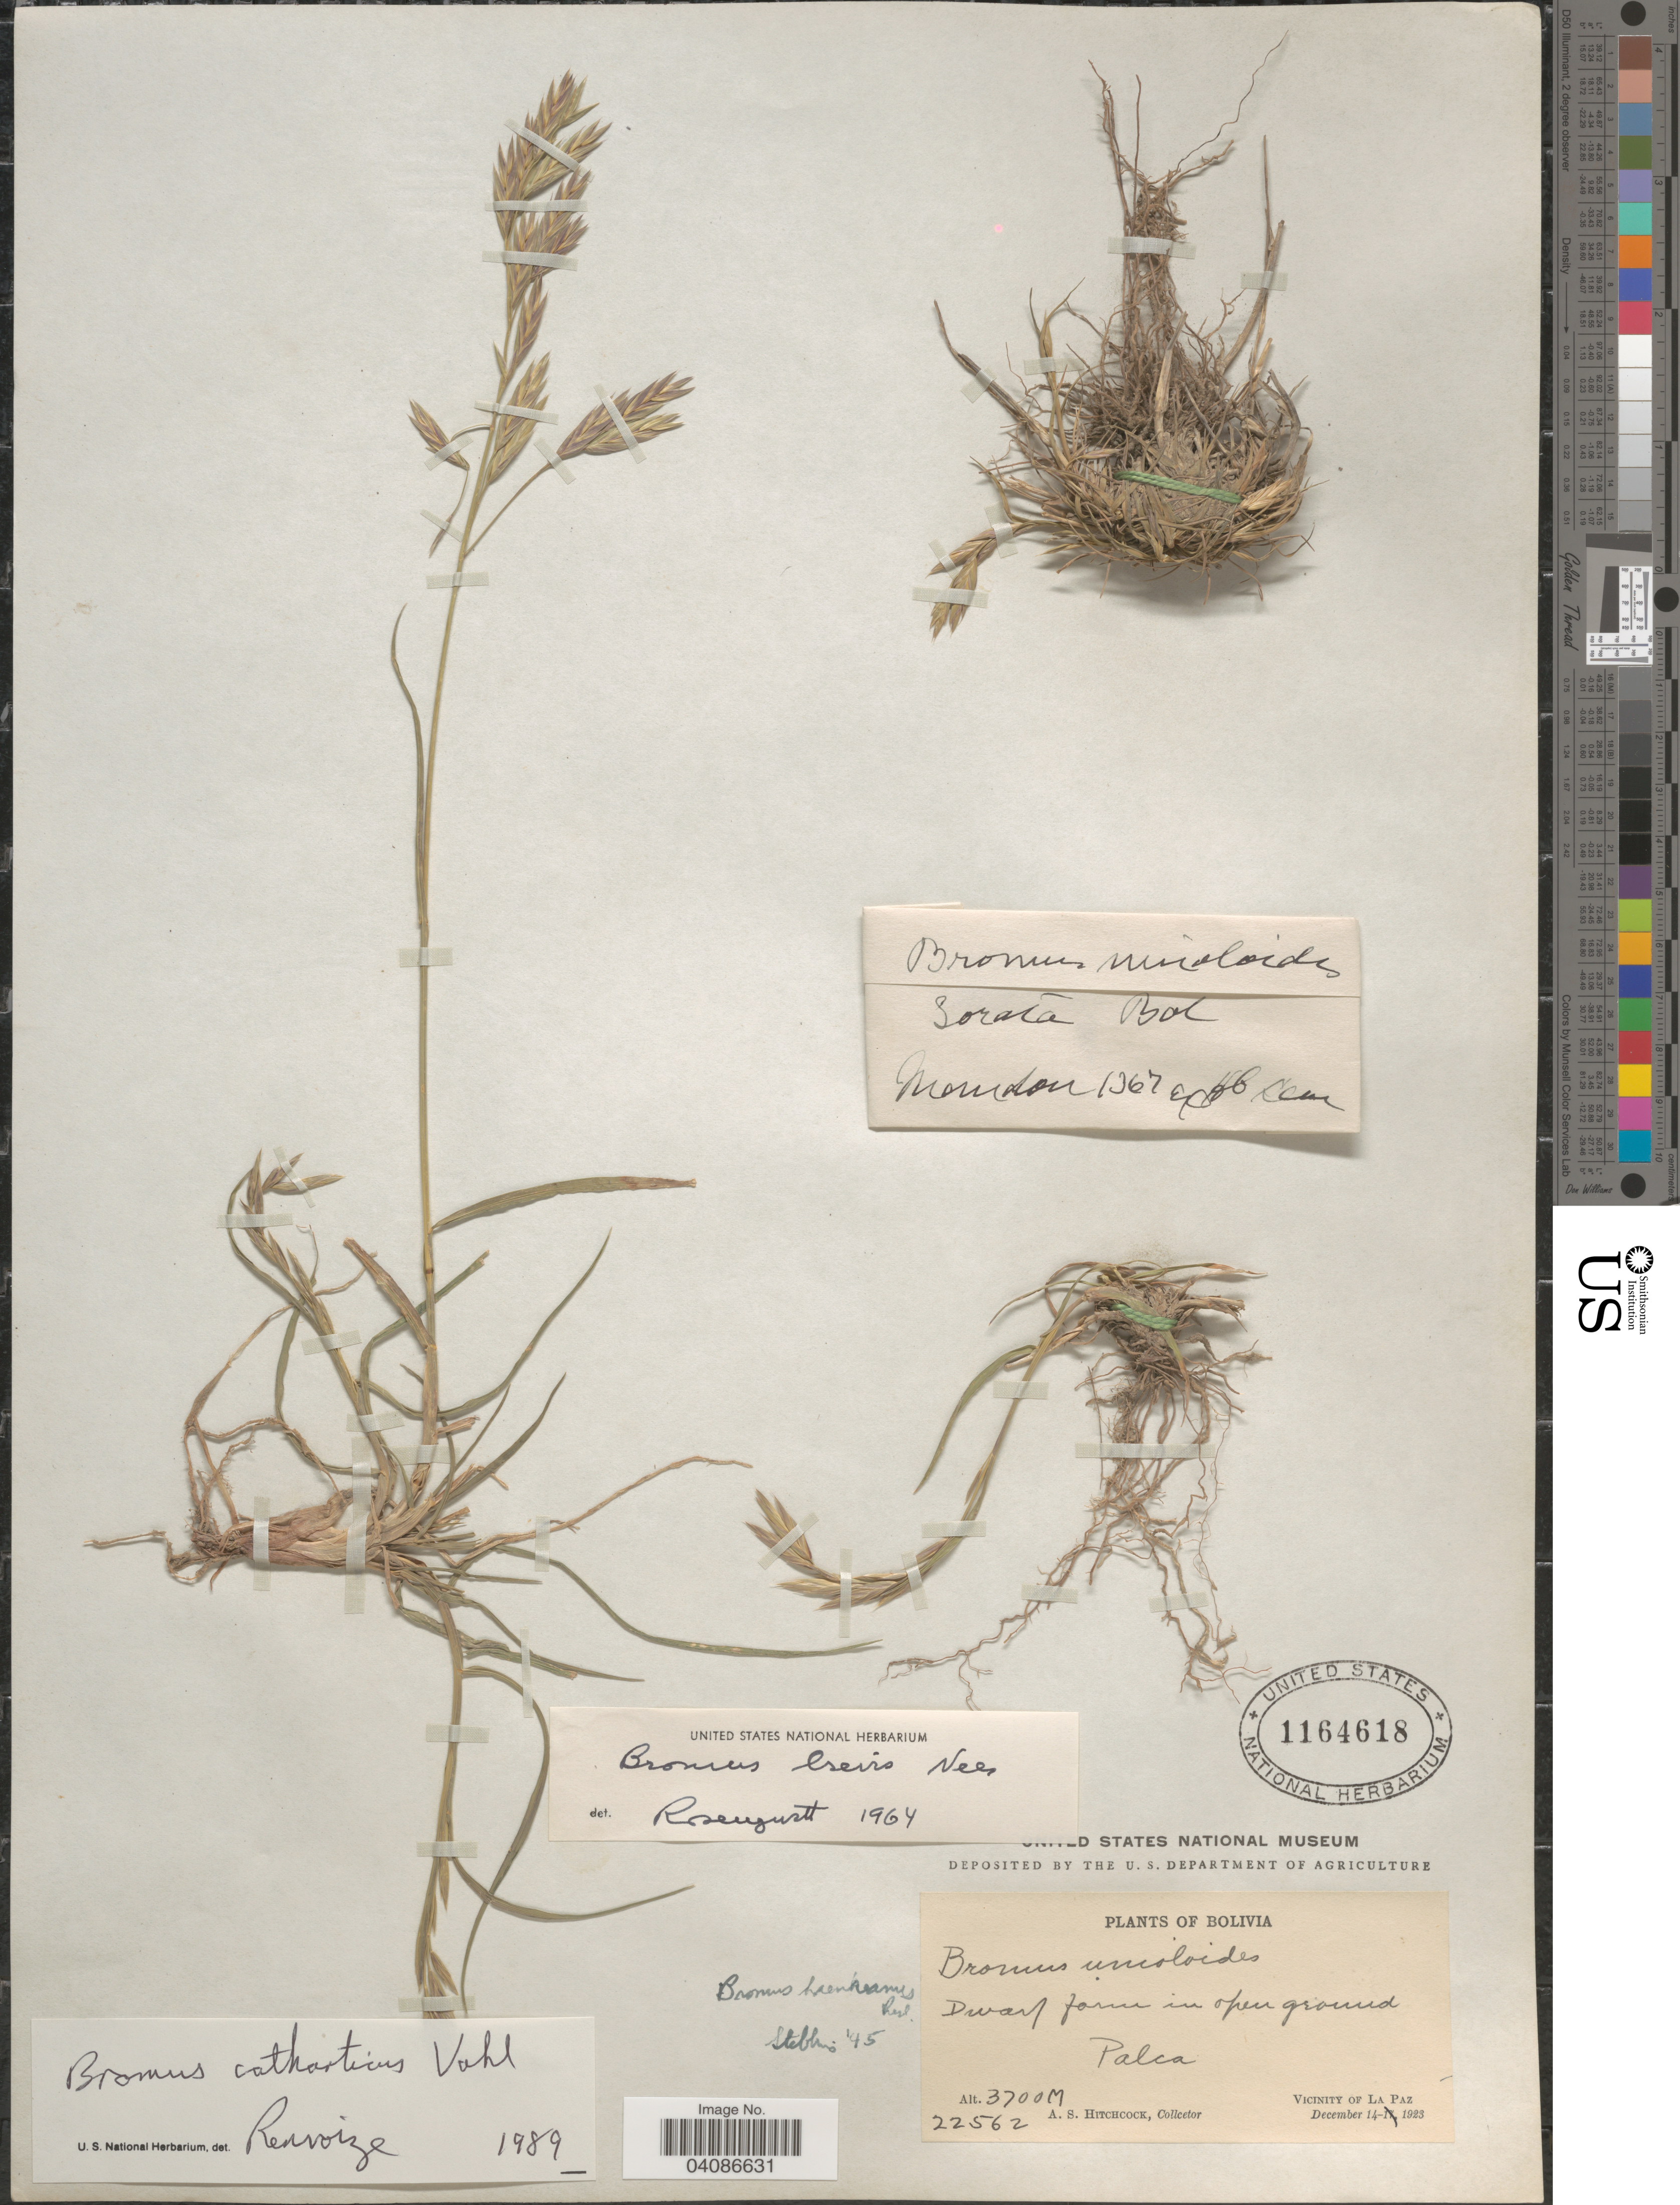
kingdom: Plantae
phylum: Tracheophyta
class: Liliopsida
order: Poales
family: Poaceae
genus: Bromus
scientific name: Bromus catharticus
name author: Vahl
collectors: A. S. Hitchcock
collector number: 22562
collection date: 1923-12-14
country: Bolivia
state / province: La Paz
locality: In open ground. Palca. Vicinity of La Paz.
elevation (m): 3700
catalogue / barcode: US 1164618